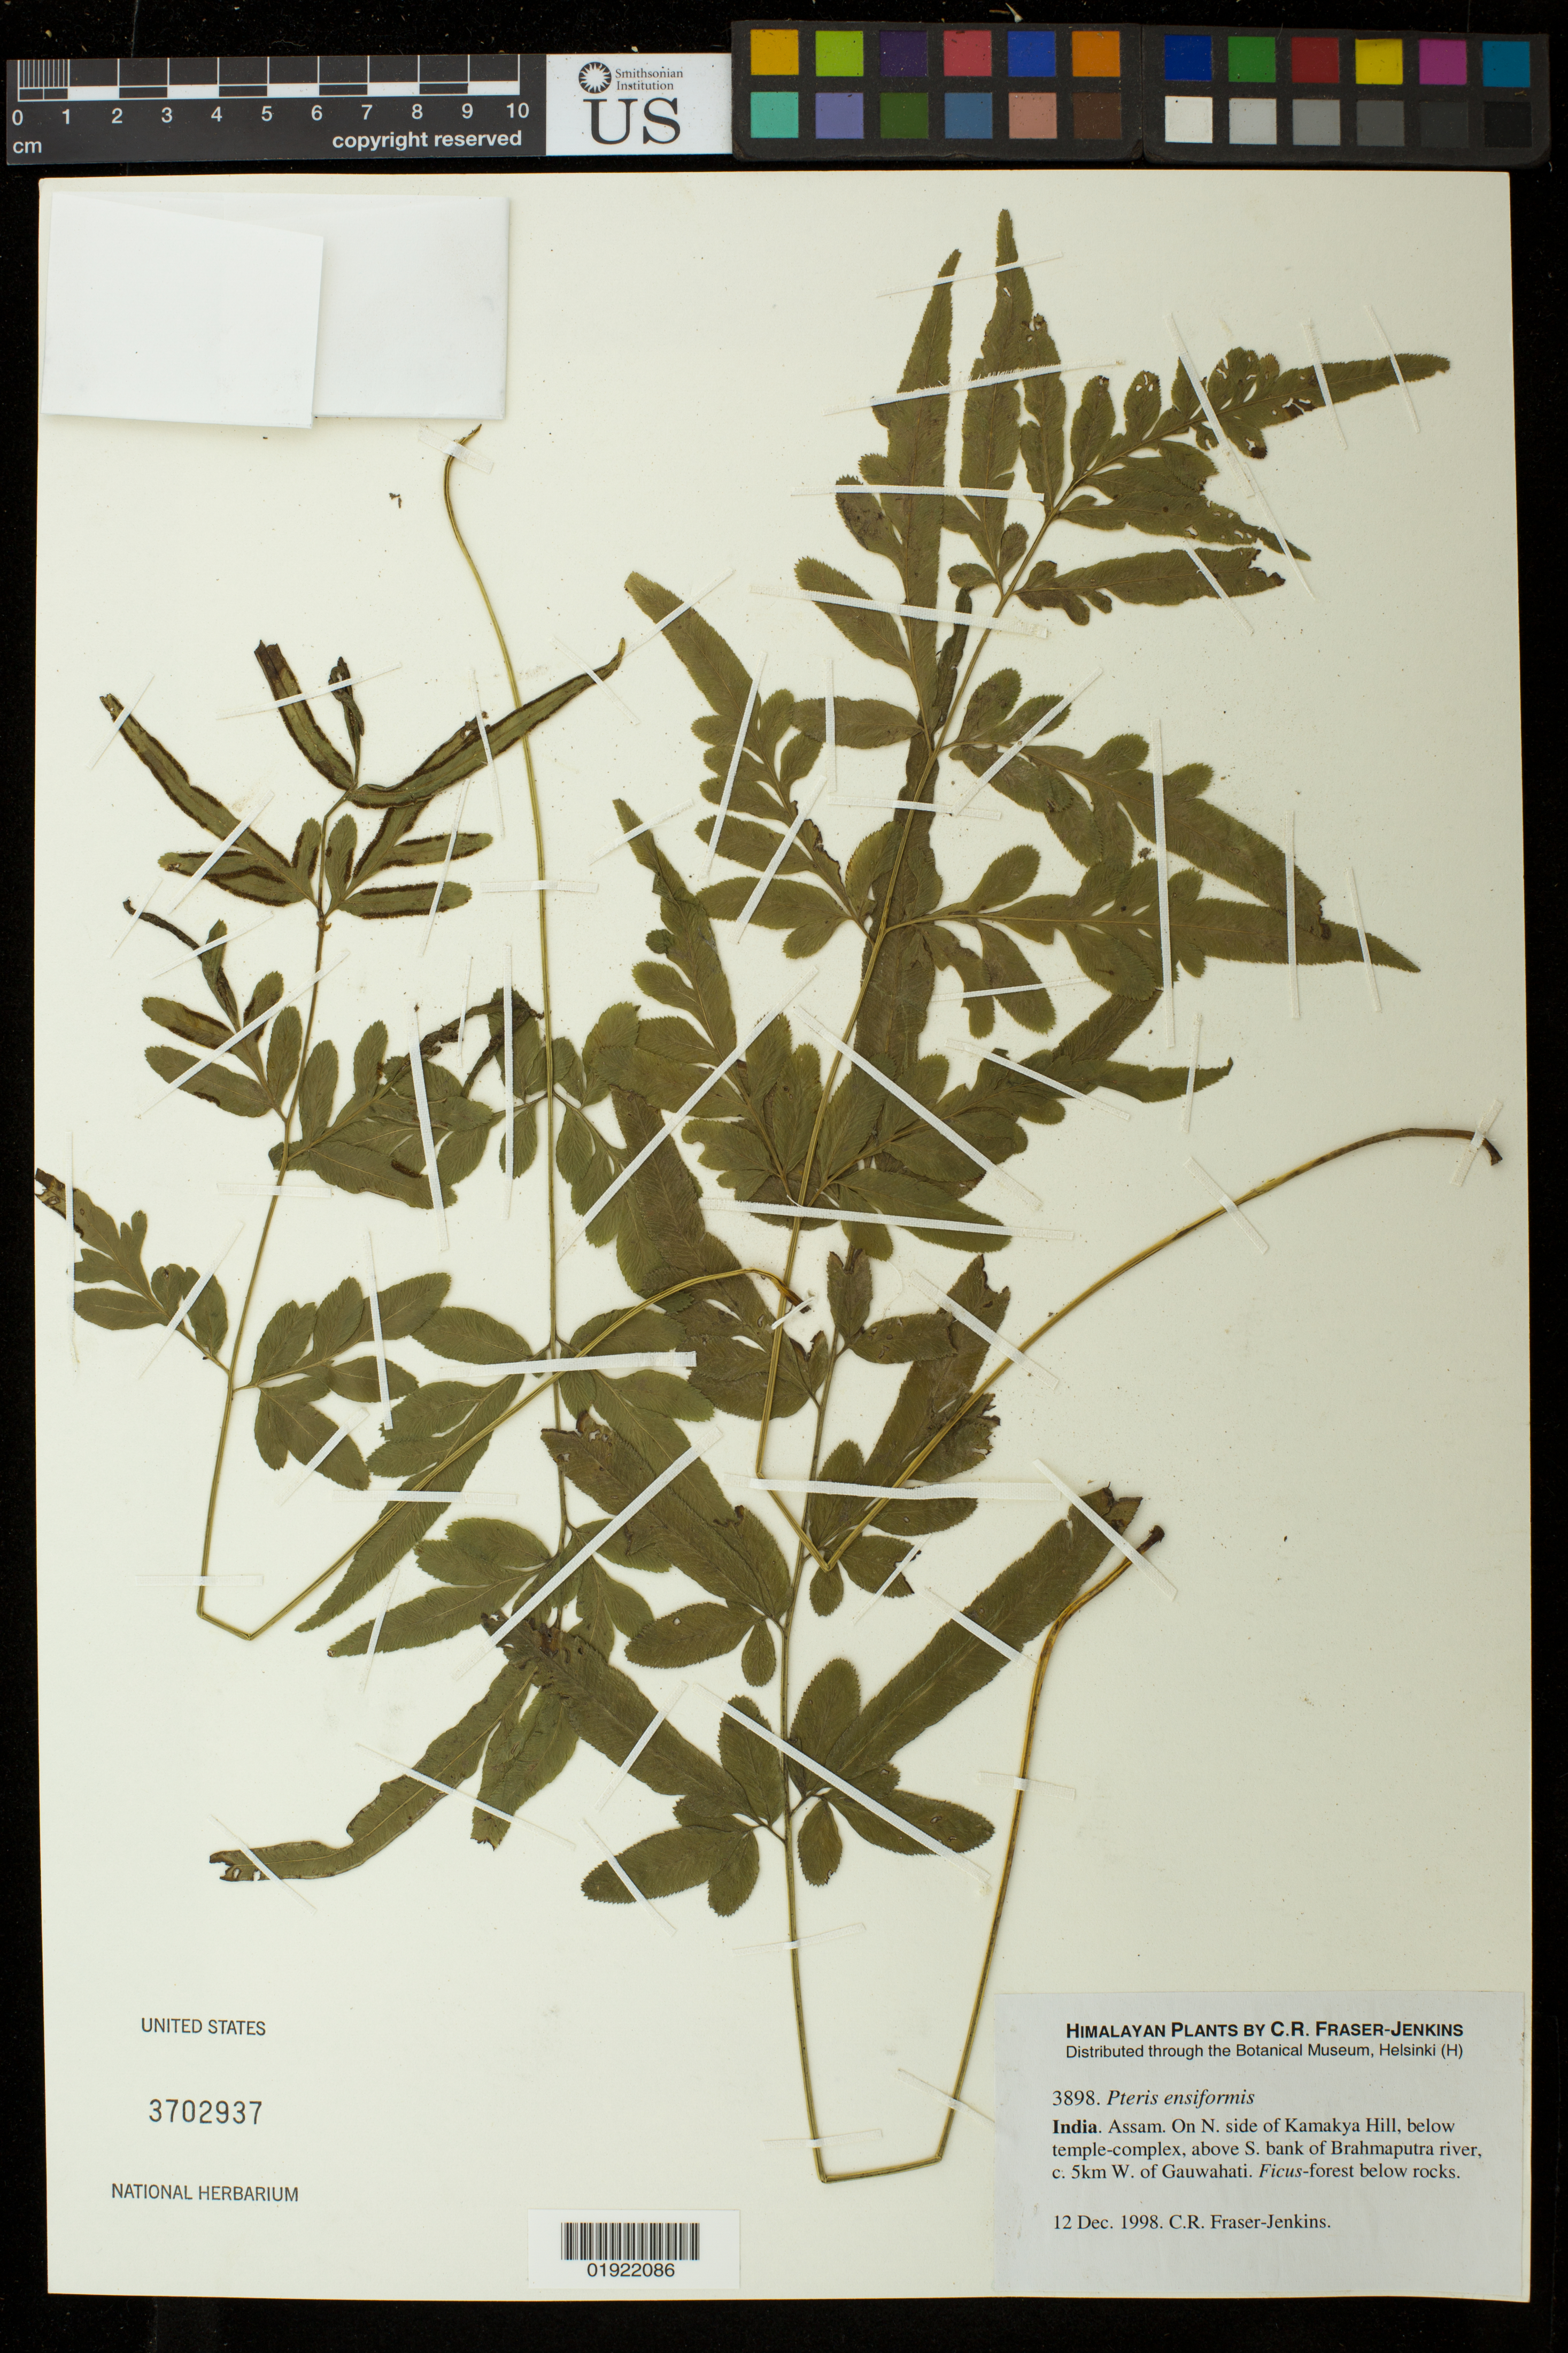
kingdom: Plantae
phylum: Tracheophyta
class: Polypodiopsida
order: Polypodiales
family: Pteridaceae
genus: Pteris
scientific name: Pteris ensiformis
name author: Burm. f.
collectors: C. R. Fraser-Jenkins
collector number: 3898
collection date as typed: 12 Dec 1998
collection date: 1998-12-12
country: India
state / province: Assam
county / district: Guwahati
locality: On N. side of Kamakya Hill, below temple-complex, above S. bank of Brahmaputra river, c. 5 km W. of Gauwahati.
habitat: ficus-forest below rocks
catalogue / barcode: US 3702937